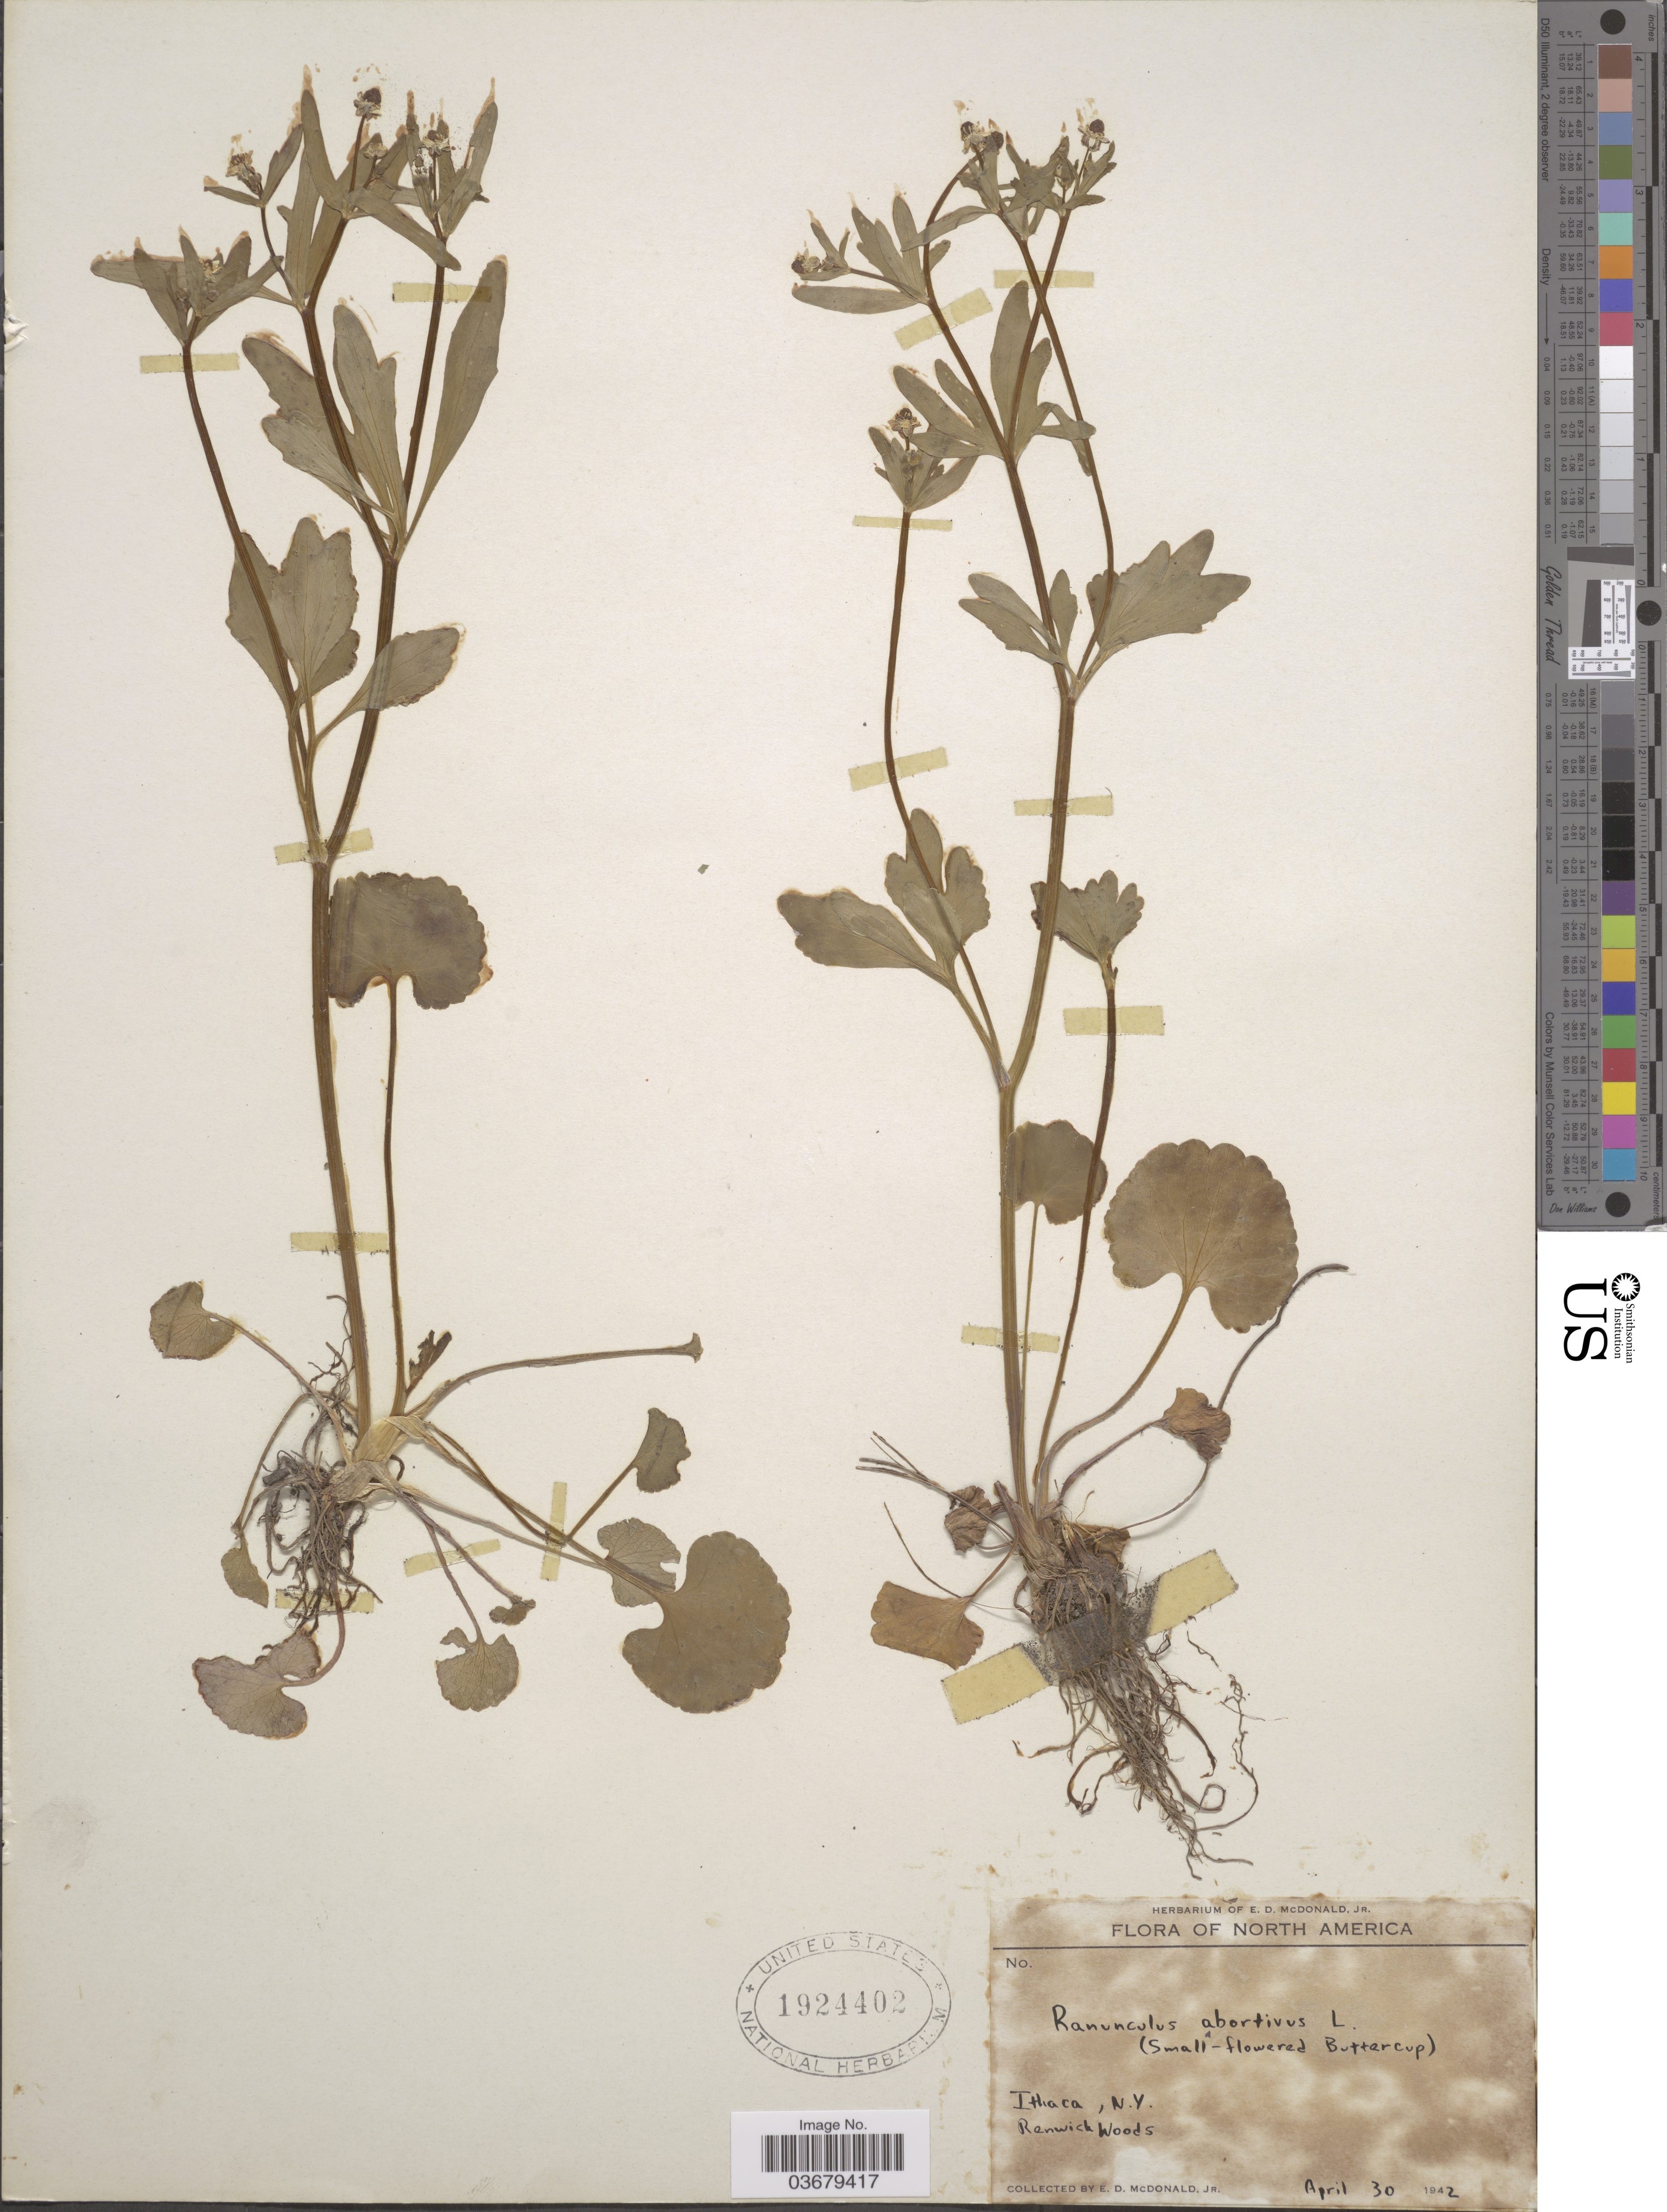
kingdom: Plantae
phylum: Tracheophyta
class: Magnoliopsida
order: Ranunculales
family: Ranunculaceae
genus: Ranunculus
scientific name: Ranunculus abortivus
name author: L.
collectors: E. D. McDonald Jr.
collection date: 1942-04-30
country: United States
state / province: New York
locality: Ithaca. Renwick Woods.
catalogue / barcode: US 1924402